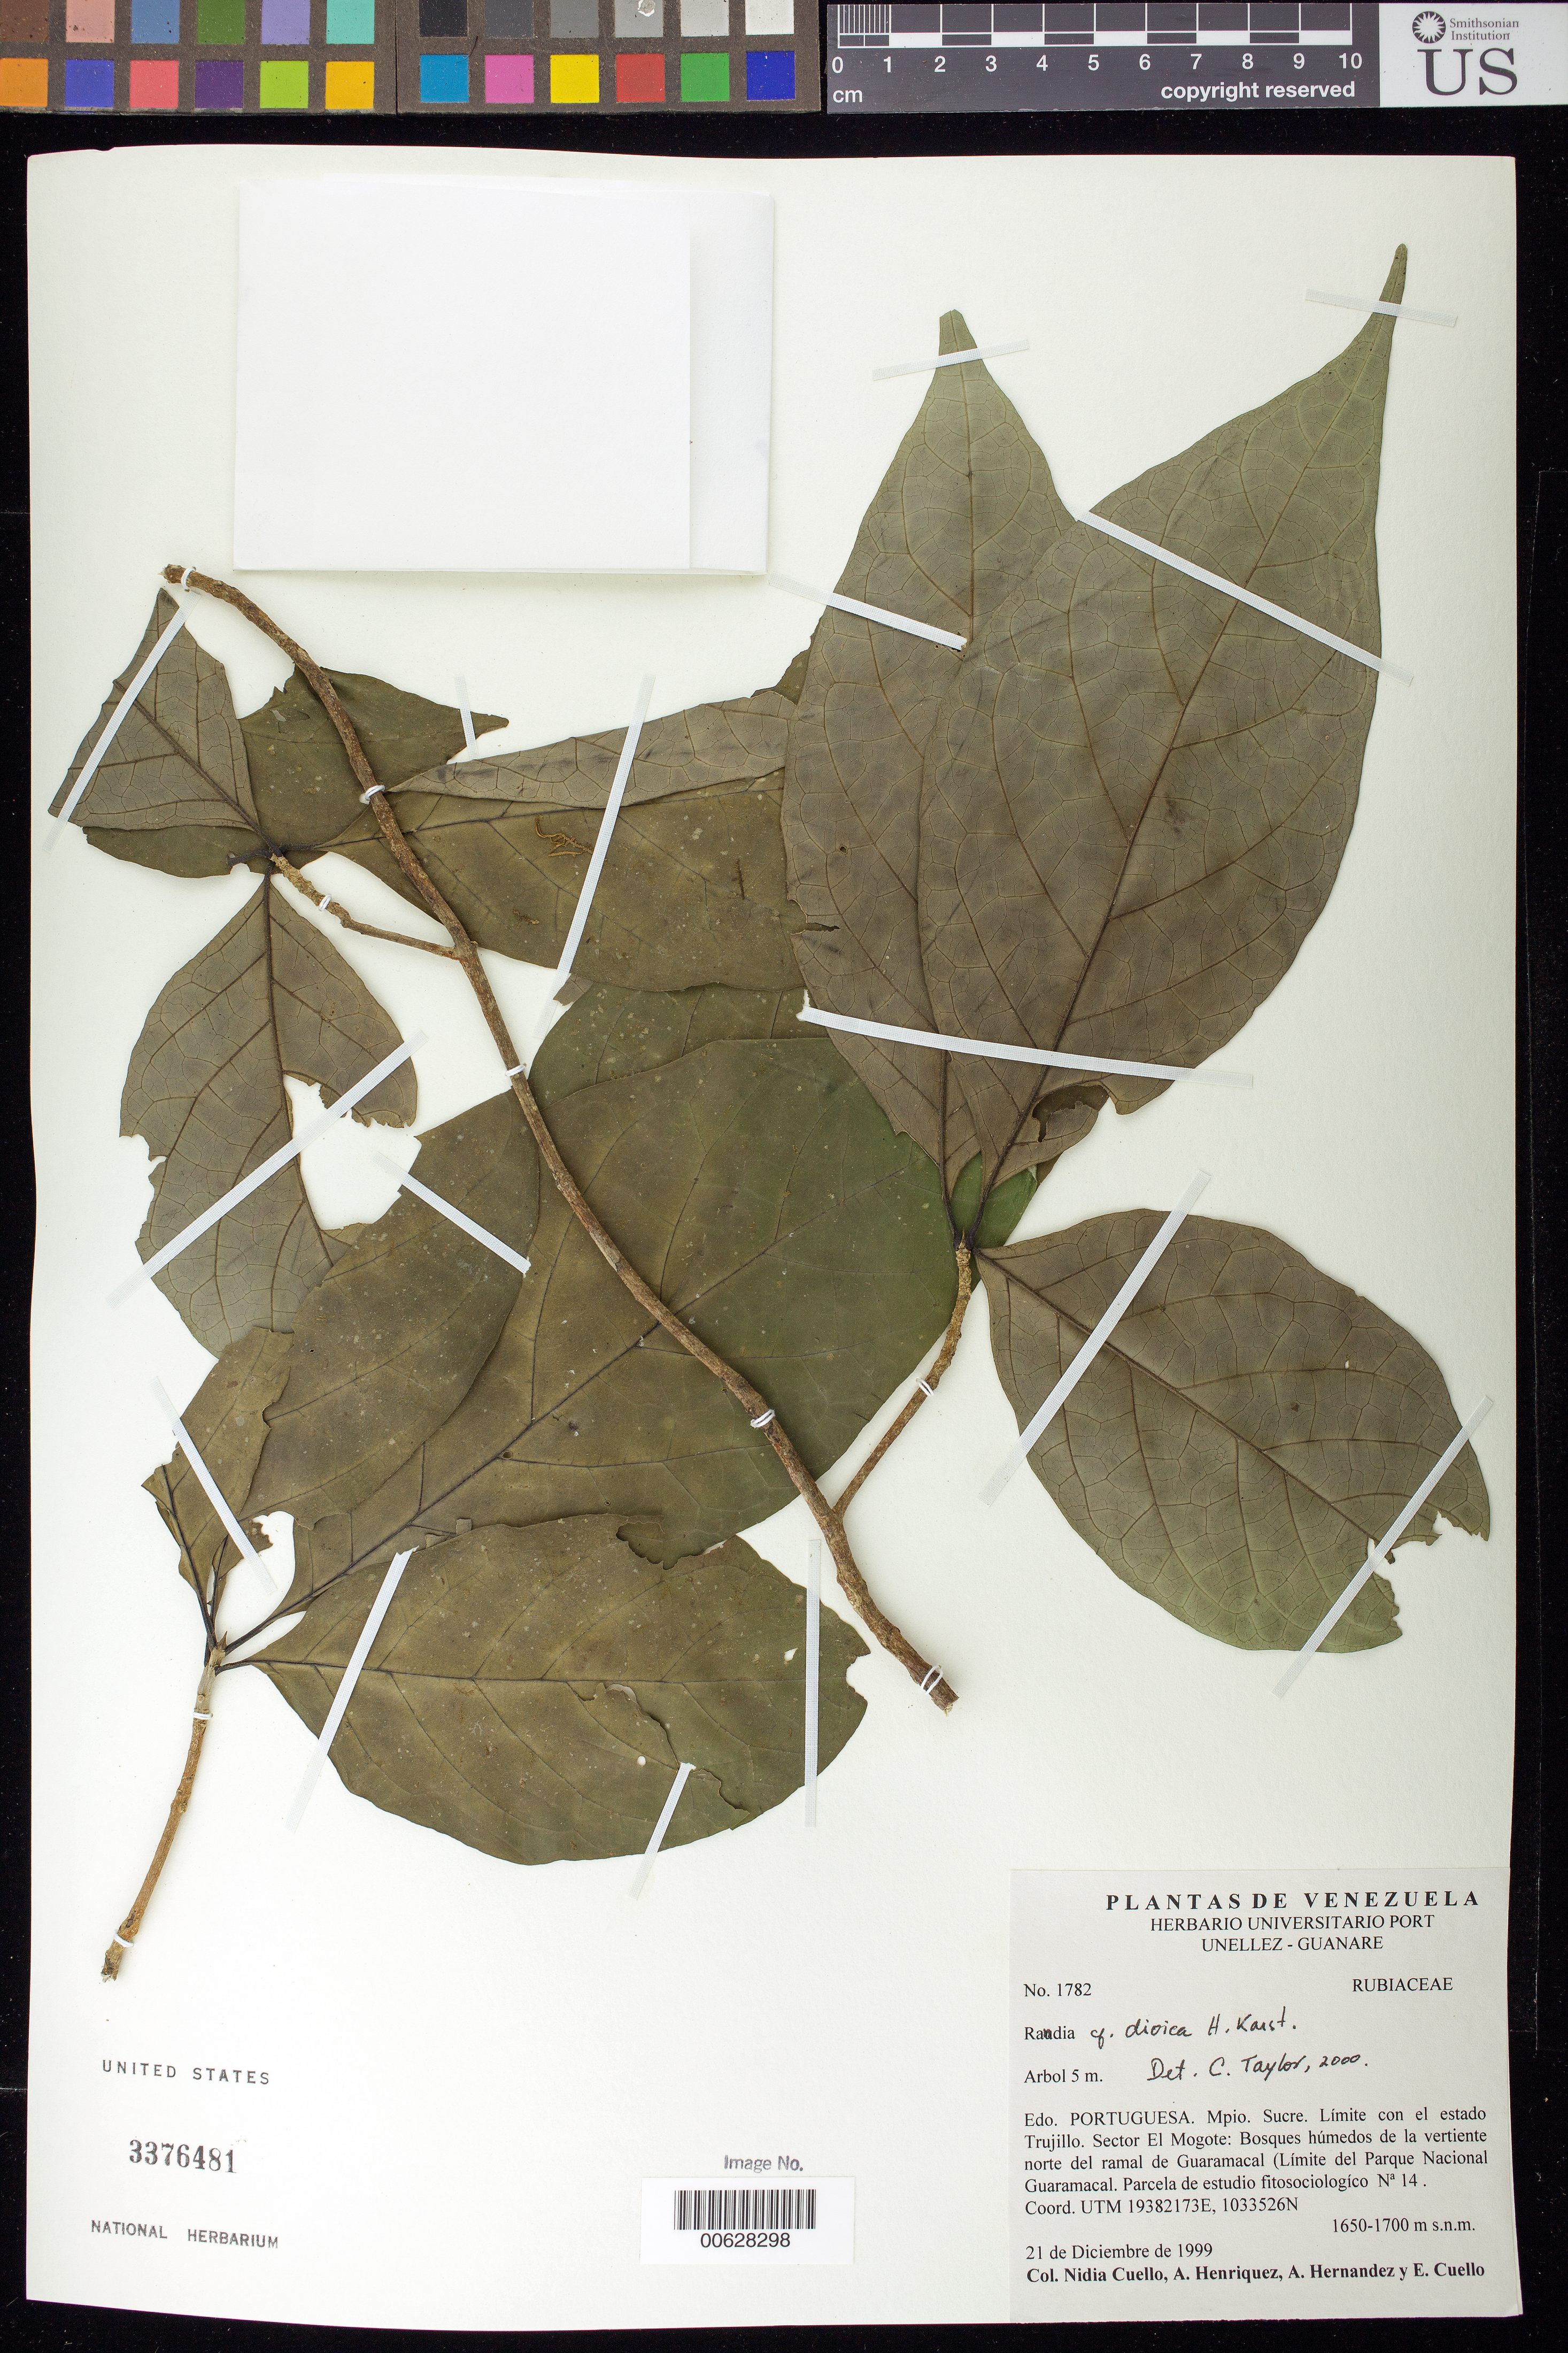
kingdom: Plantae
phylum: Tracheophyta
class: Magnoliopsida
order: Gentianales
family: Rubiaceae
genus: Randia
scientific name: Randia dioica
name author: H. Karst.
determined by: Taylor, Charlotte M.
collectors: N. L. Cuello, A. Henriquez, B. G. Stergios & E. Cuello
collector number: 1782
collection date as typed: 21 Dec 1999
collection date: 1999-12-21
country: Venezuela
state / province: Portuguesa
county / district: Sucre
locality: Sector El Mogote, vertiente N ramal de Guaramacal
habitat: Bosques Húmedos.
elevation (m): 1650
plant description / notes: MO, PORT, US, VEN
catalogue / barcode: US 3376481